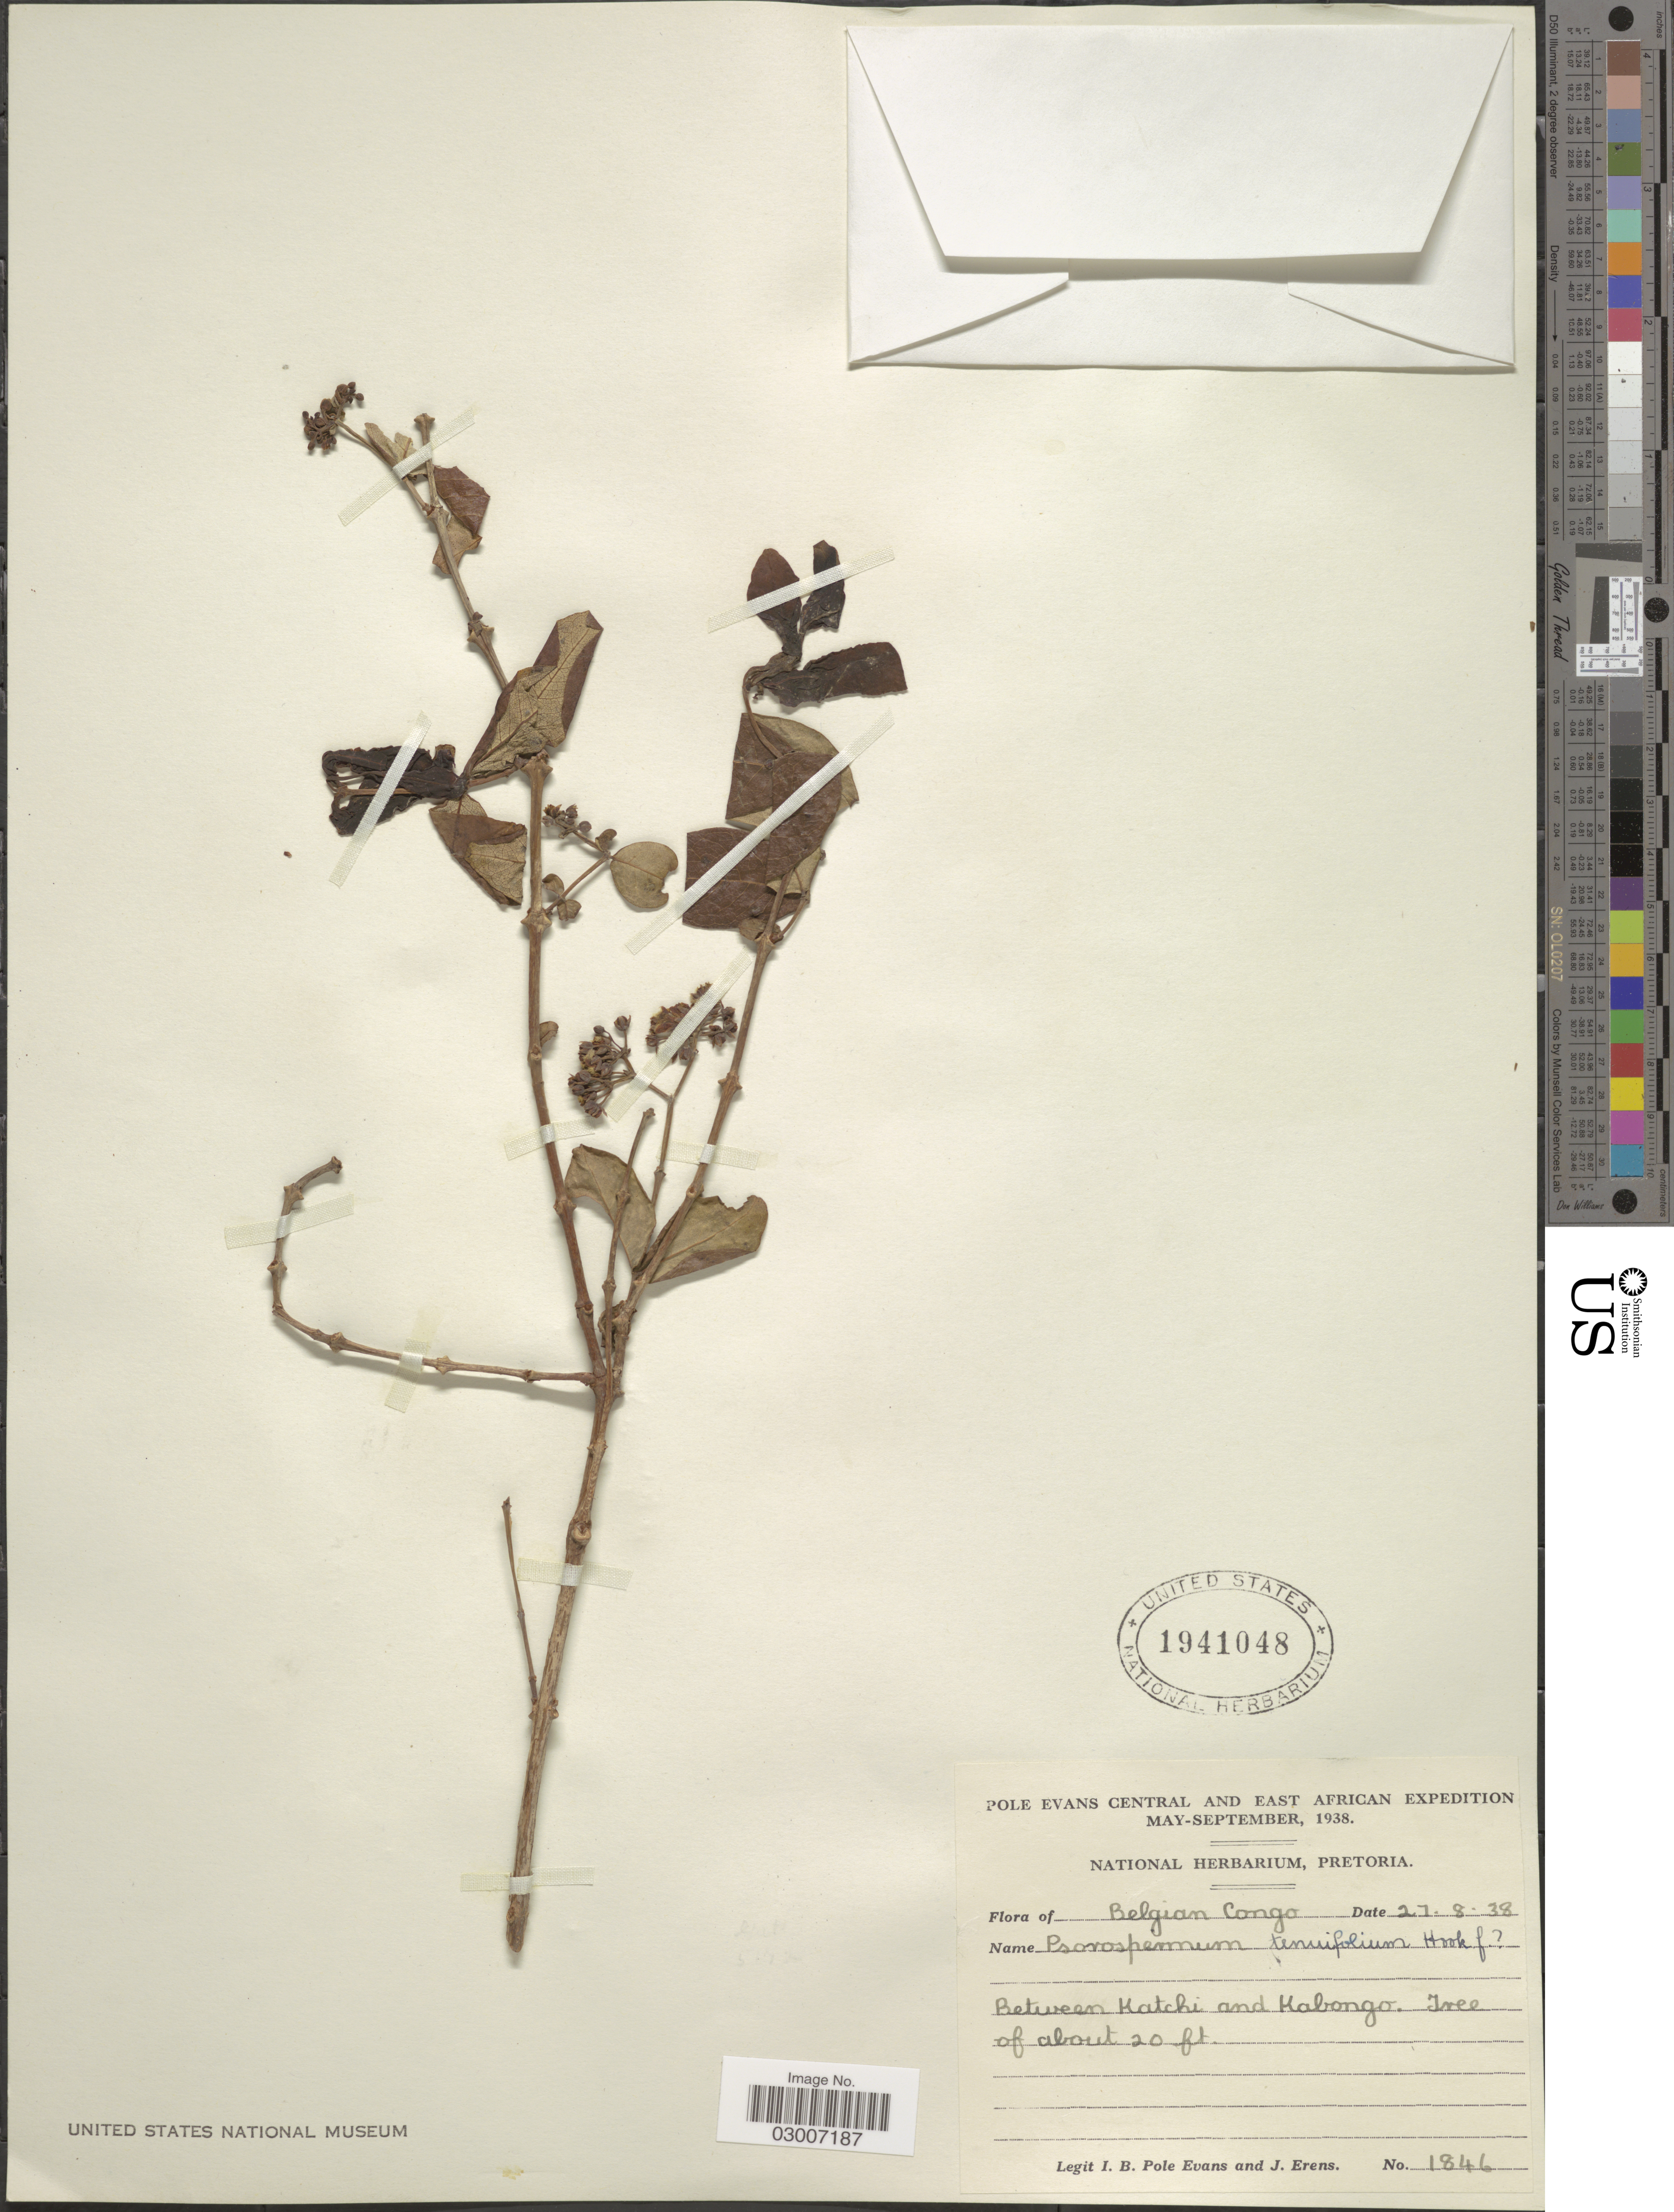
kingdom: Plantae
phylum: Tracheophyta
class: Magnoliopsida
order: Malpighiales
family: Hypericaceae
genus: Psorospermum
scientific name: Psorospermum tenuifolium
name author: Hook. f.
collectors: I. B. Pole-Evans & J. Erens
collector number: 1846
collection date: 1938-08-27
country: Congo, Democratic Republic of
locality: Central and East African. Belgian Congo. Between Katchi and Kabongo.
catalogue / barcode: US 1941048